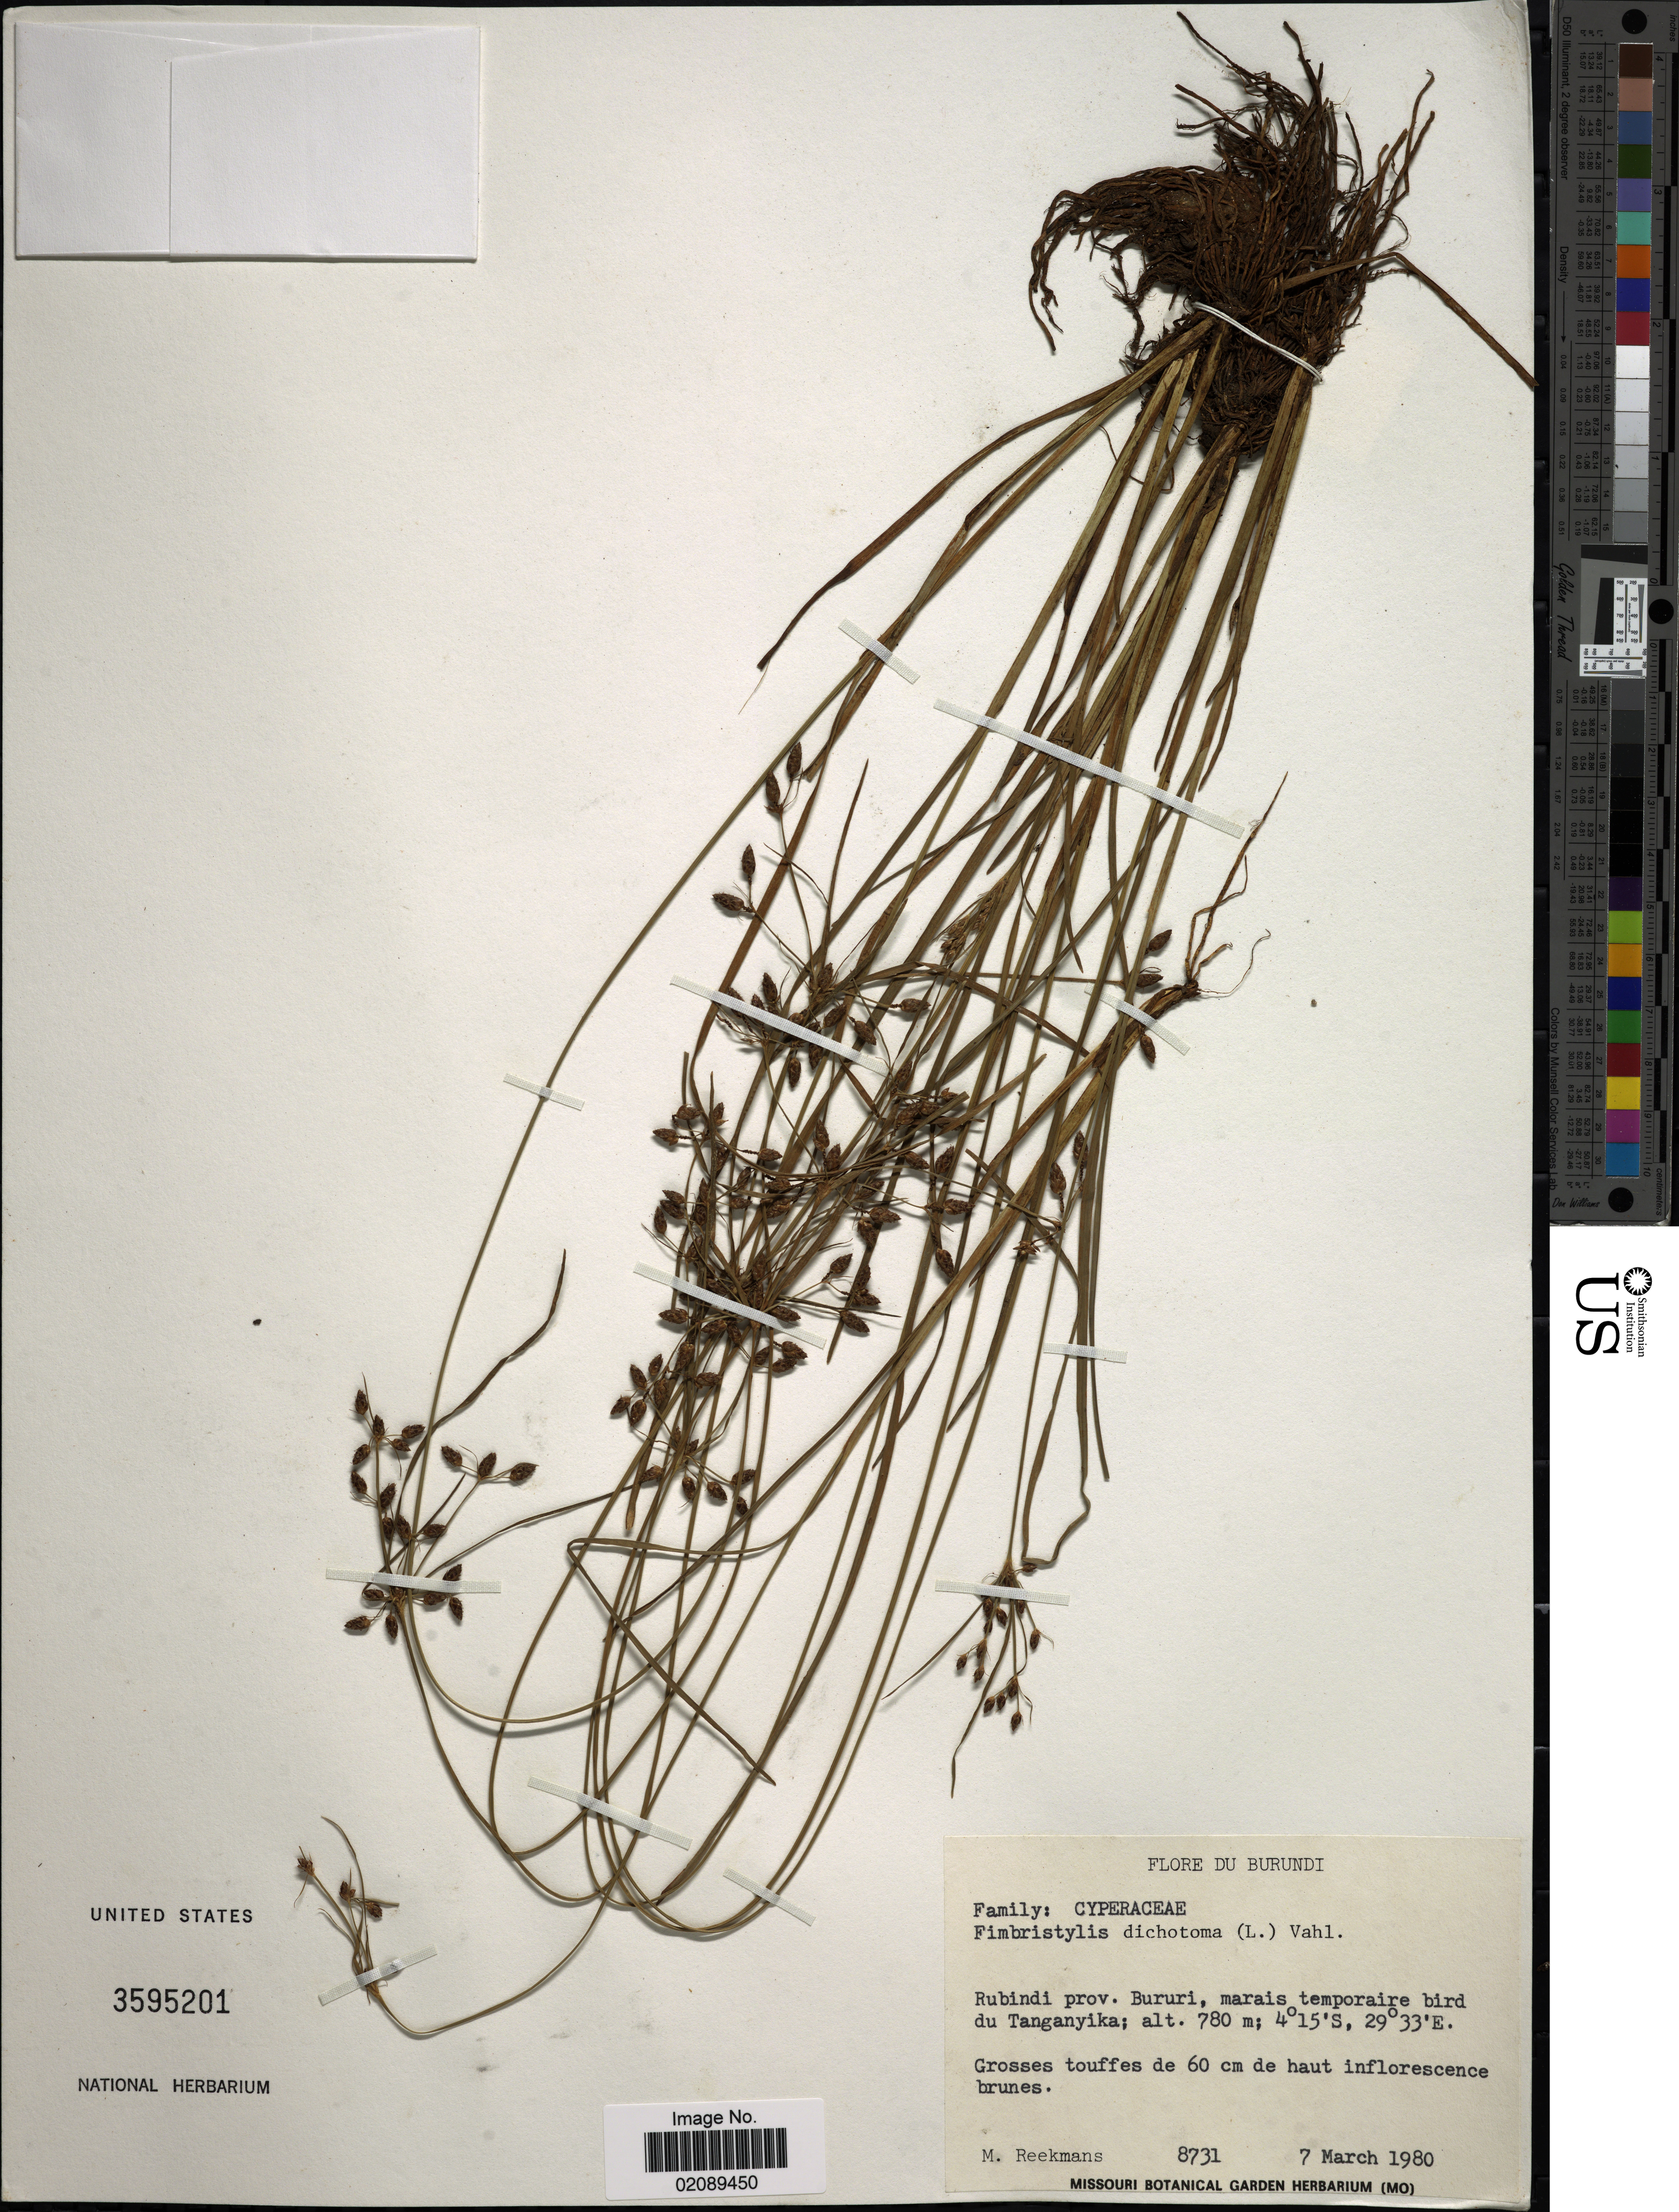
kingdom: Plantae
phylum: Tracheophyta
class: Liliopsida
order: Poales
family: Cyperaceae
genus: Fimbristylis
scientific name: Fimbristylis dichotoma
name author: (L.) Vahl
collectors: M. Reekmans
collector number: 8731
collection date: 1980-03-07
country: Burundi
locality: Rubindi prov. bururi, marais temporaire bird du Tanganyika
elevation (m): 780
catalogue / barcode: US 3595201